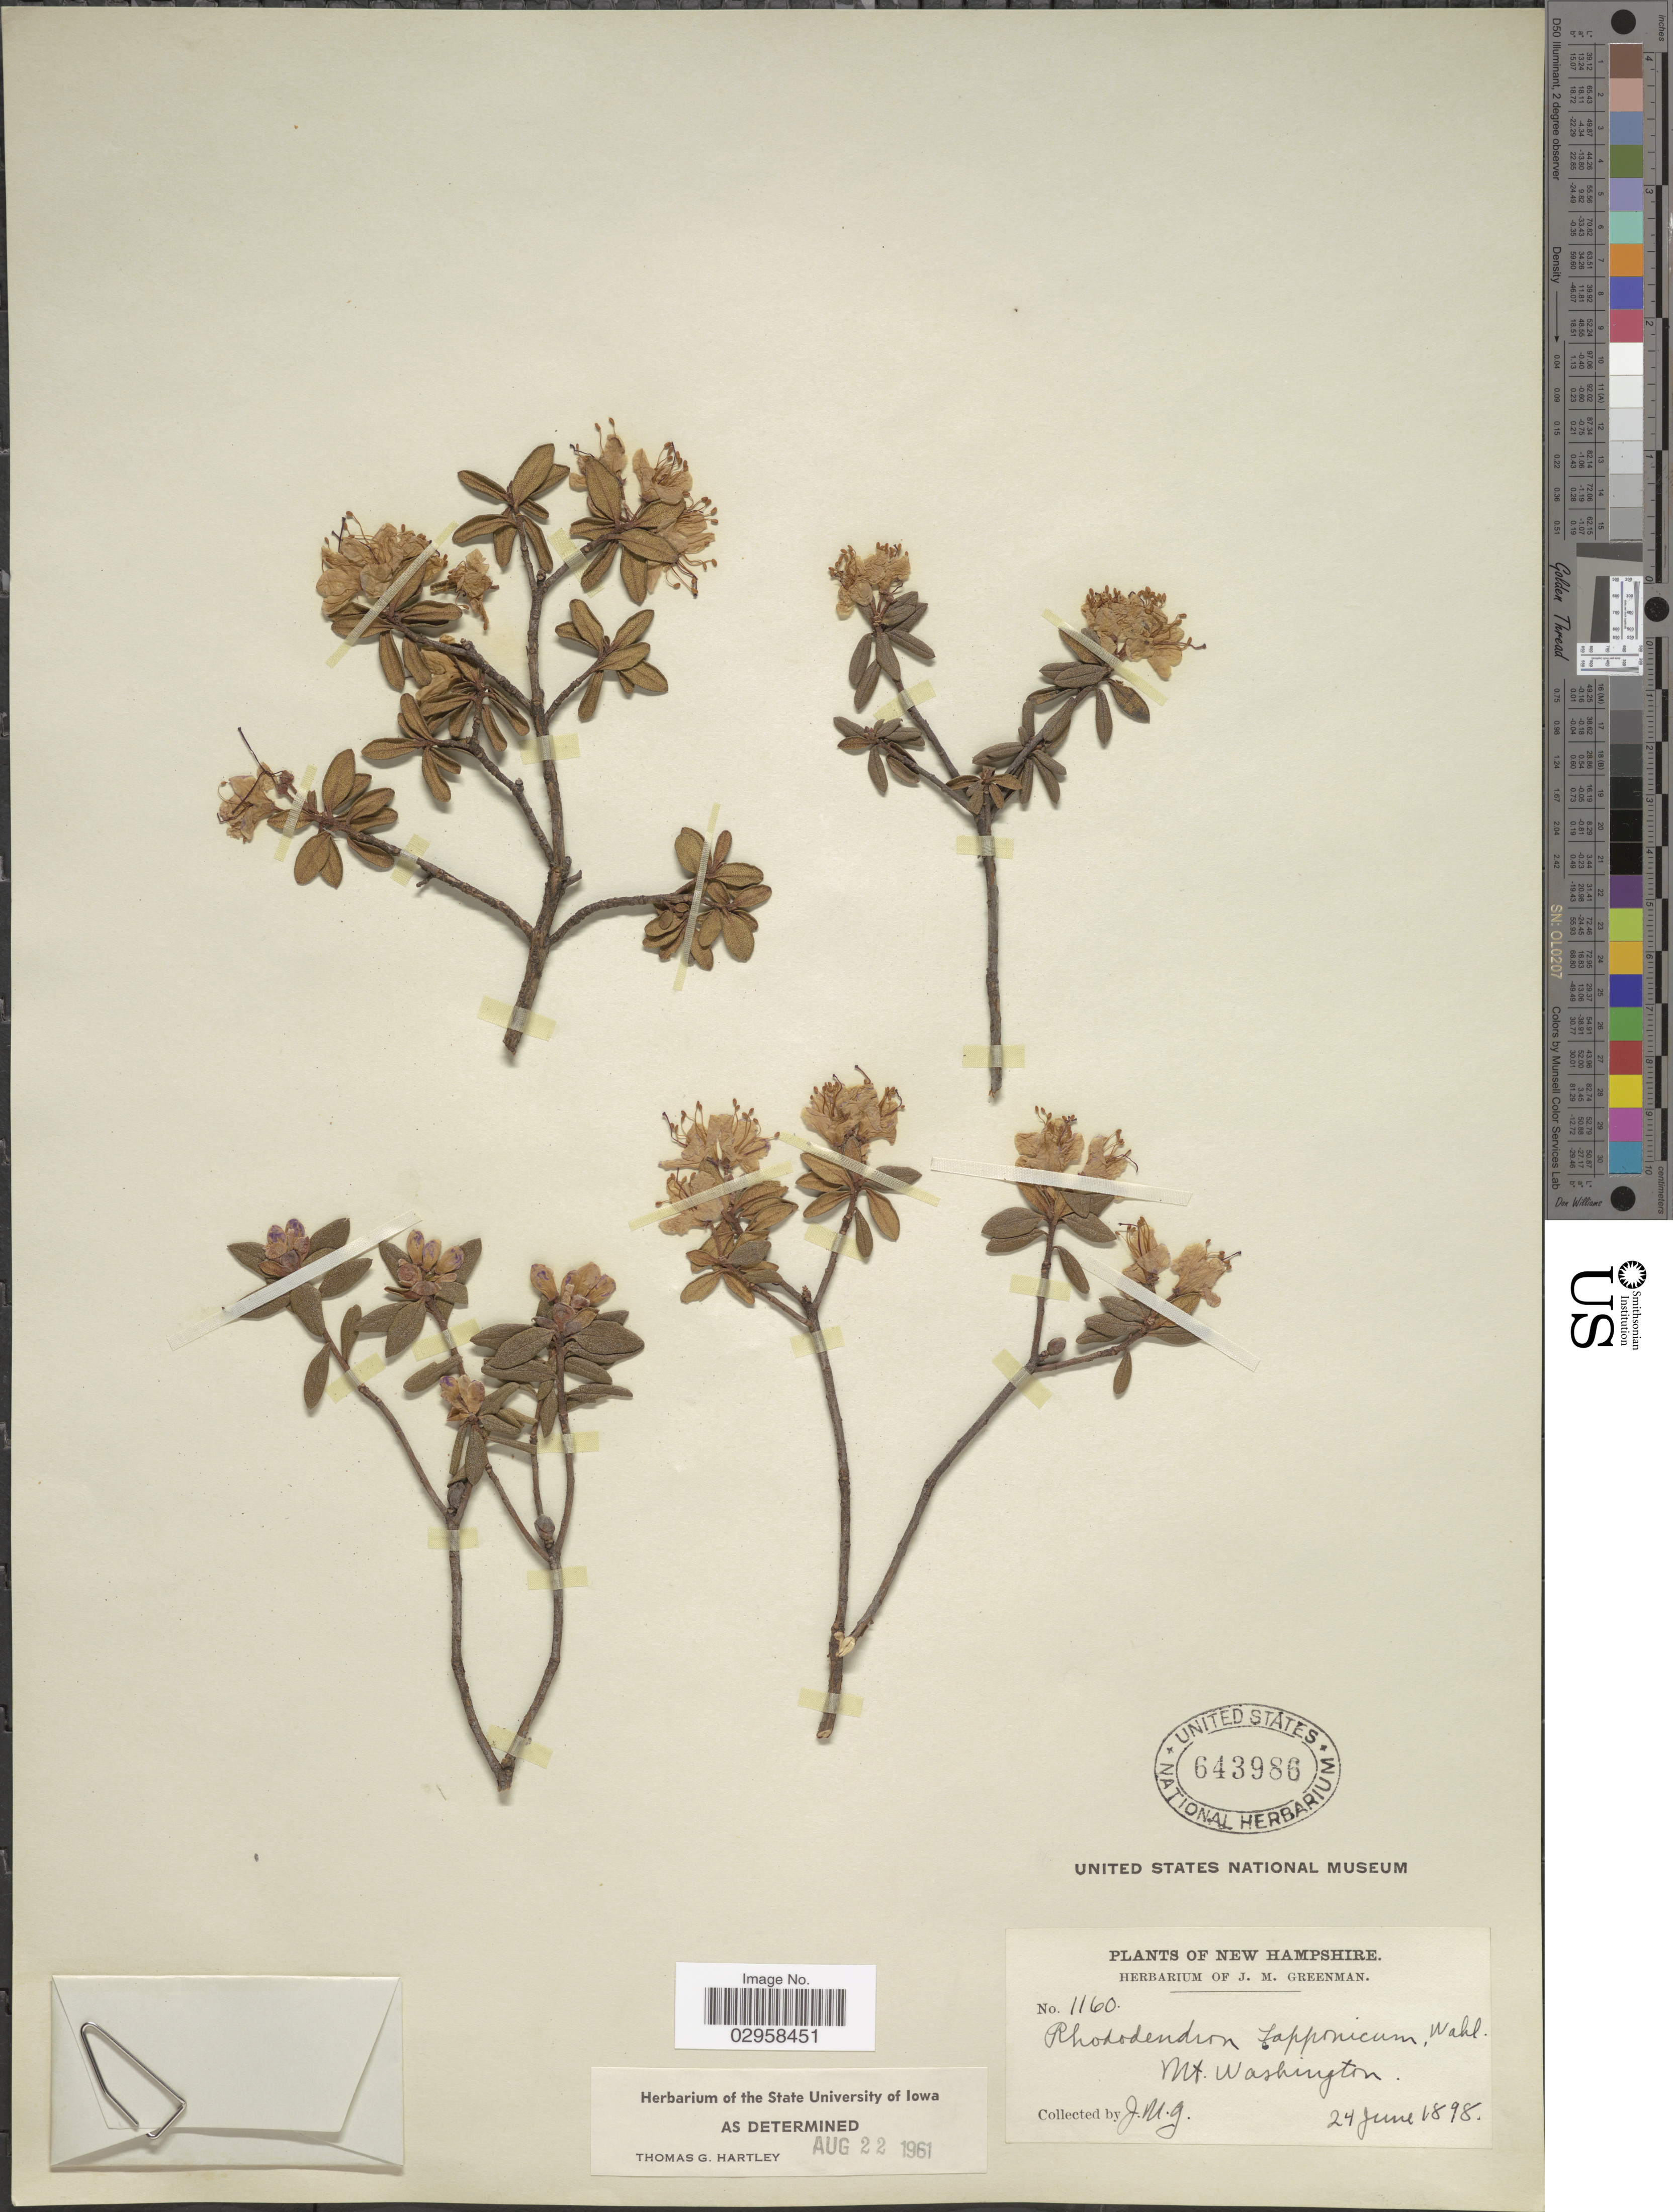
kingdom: Plantae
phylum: Tracheophyta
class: Magnoliopsida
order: Ericales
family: Ericaceae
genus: Rhododendron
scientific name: Rhododendron lapponicum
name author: (L.) Wahlenb.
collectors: J. M. Greenman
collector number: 1160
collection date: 1898-06-24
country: United States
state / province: New Hampshire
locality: Mt. Washington.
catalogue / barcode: US 643986